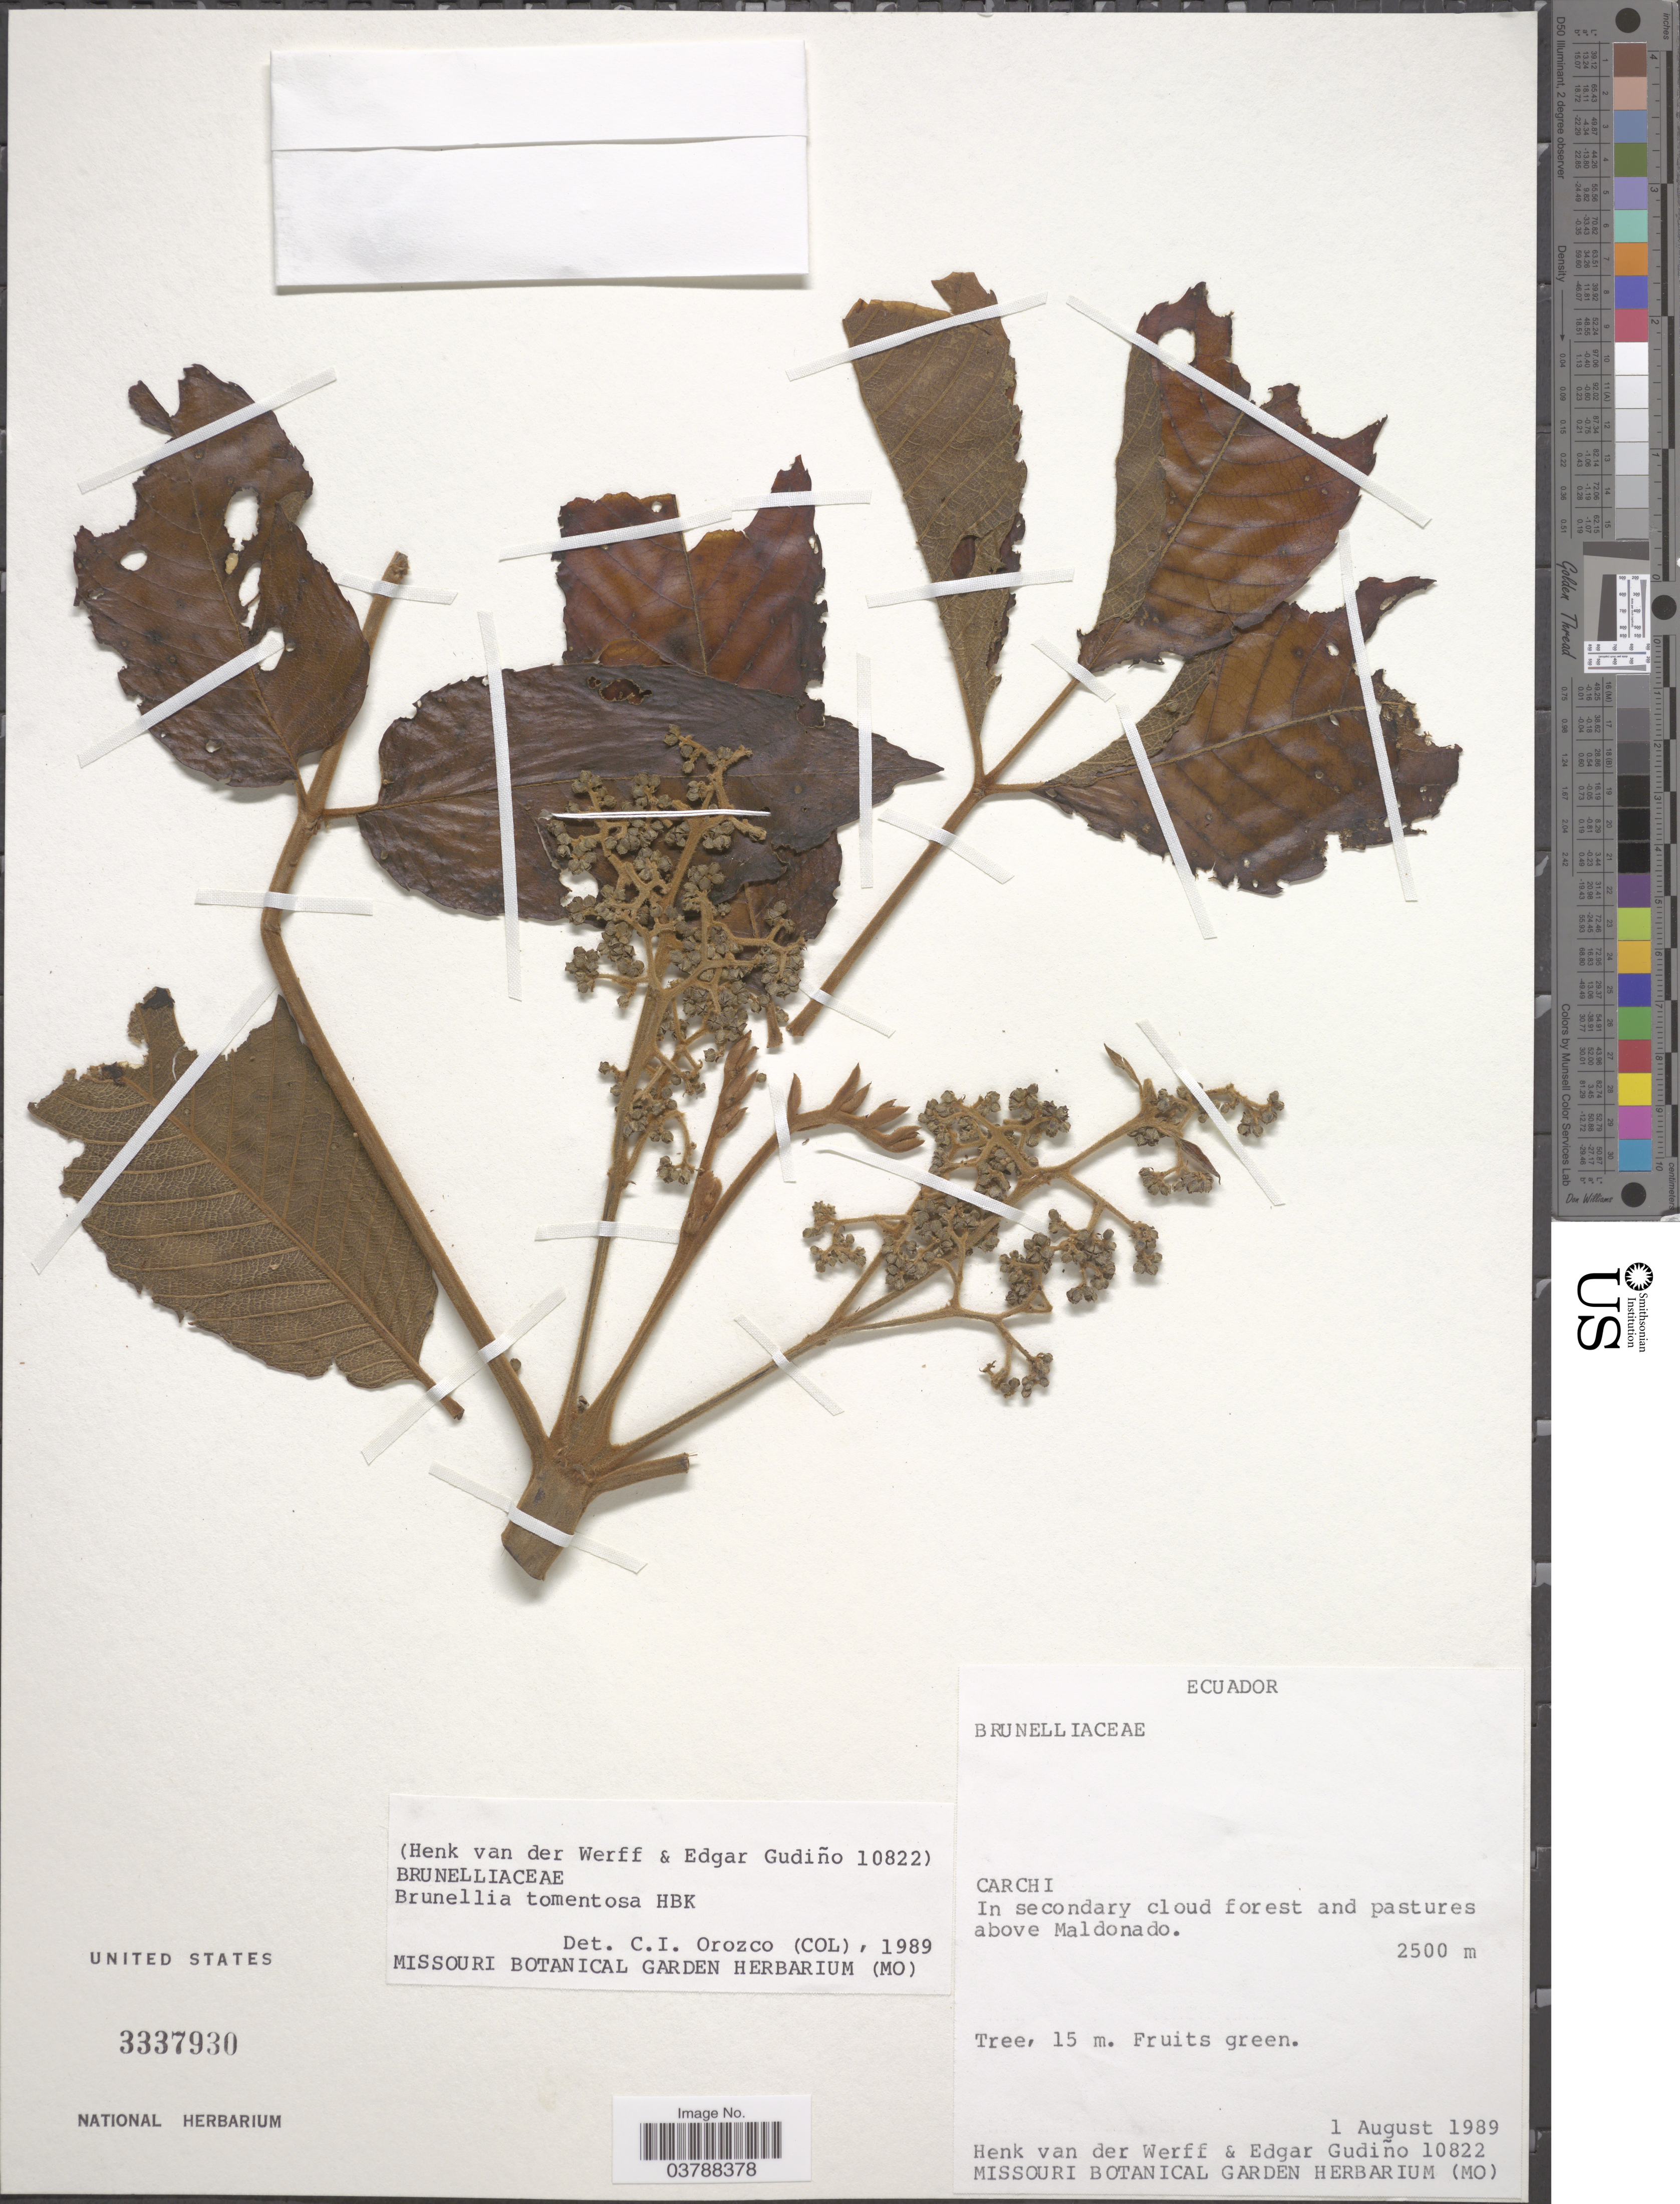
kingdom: Plantae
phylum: Tracheophyta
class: Magnoliopsida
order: Oxalidales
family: Brunelliaceae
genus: Brunellia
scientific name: Brunellia tomentosa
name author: Humb. & Bonpl.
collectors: H. van der Werff & E. Gudiño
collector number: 10822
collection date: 1989-08-01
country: Ecuador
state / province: Carchi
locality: In secondary cloud forest and pastures above Maldonado.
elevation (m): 2500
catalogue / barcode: US 3337930